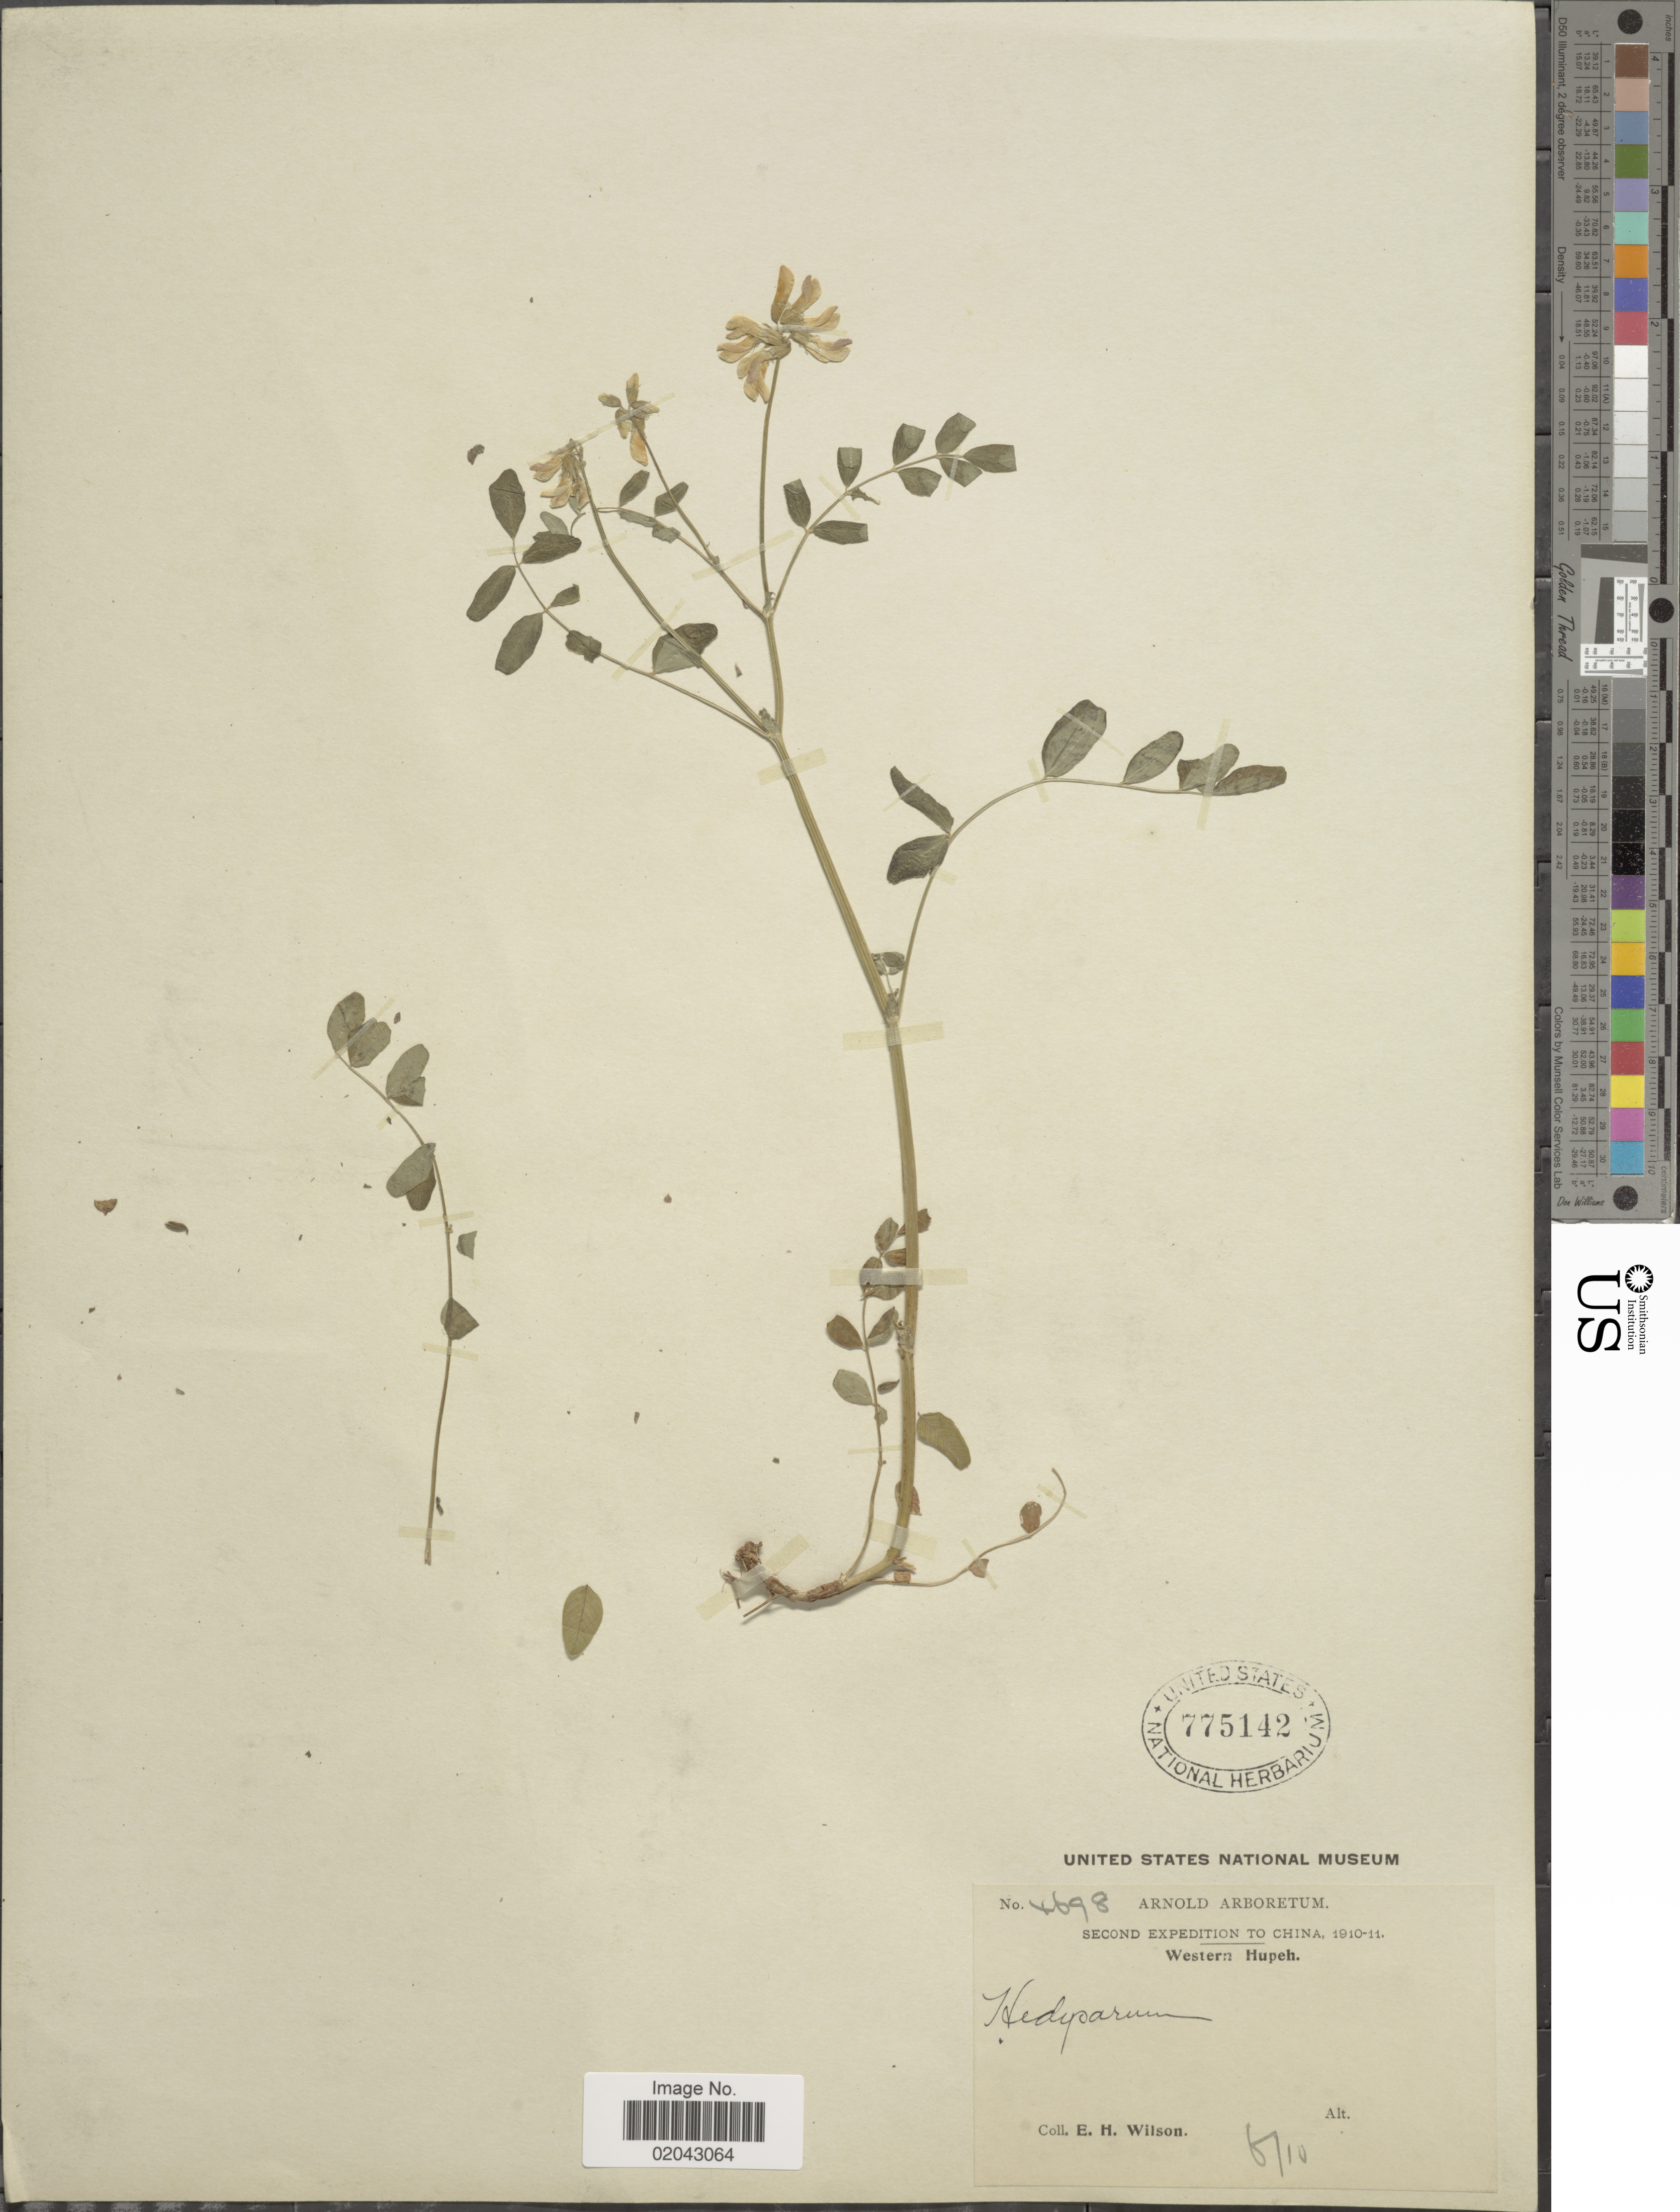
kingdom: Plantae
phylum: Tracheophyta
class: Magnoliopsida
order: Fabales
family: Fabaceae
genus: Hedysarum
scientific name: Hedysarum sp.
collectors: E. Wilson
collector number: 4698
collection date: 1910-06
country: China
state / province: Hubei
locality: Western Hupeh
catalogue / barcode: US 775142